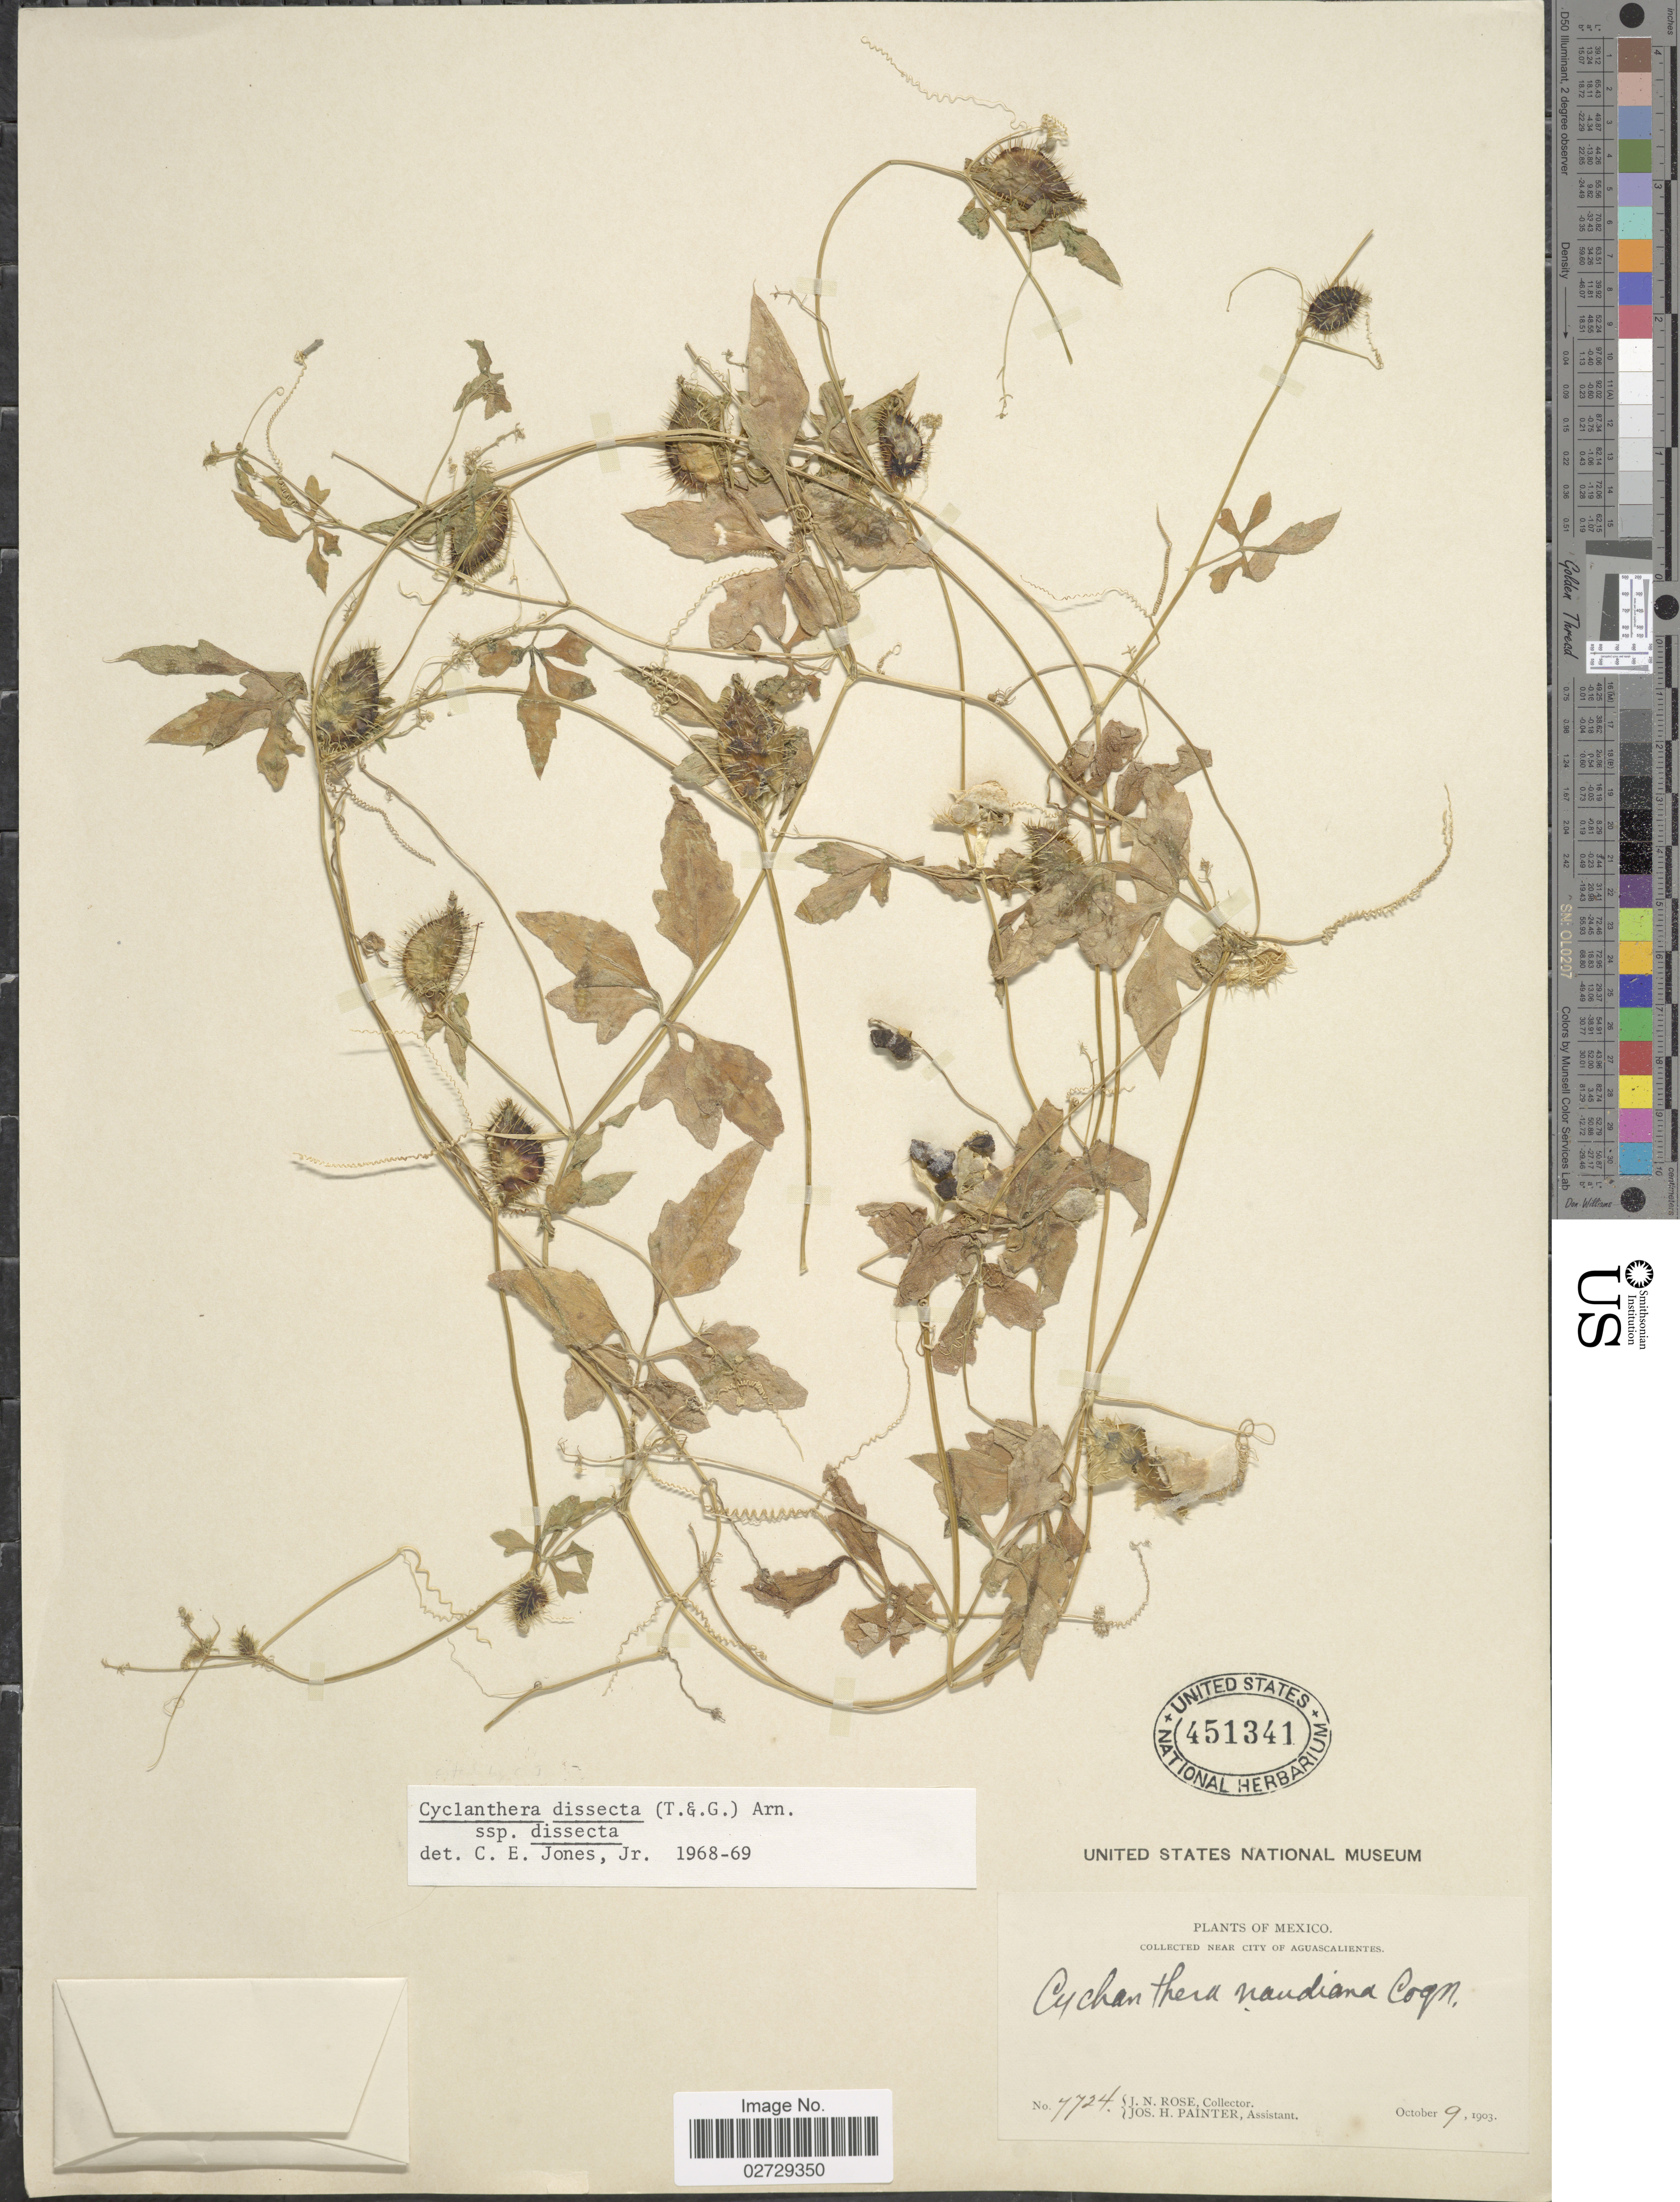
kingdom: Plantae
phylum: Tracheophyta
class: Magnoliopsida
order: Cucurbitales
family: Cucurbitaceae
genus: Cyclanthera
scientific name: Cyclanthera dissecta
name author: (Torr. & A. Gray) Arn.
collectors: J. N. Rose & J. H. Painter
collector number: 7724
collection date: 1903-10-09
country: Mexico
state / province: Aguascalientes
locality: Near city of Aguascalientes.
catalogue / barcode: US 451341